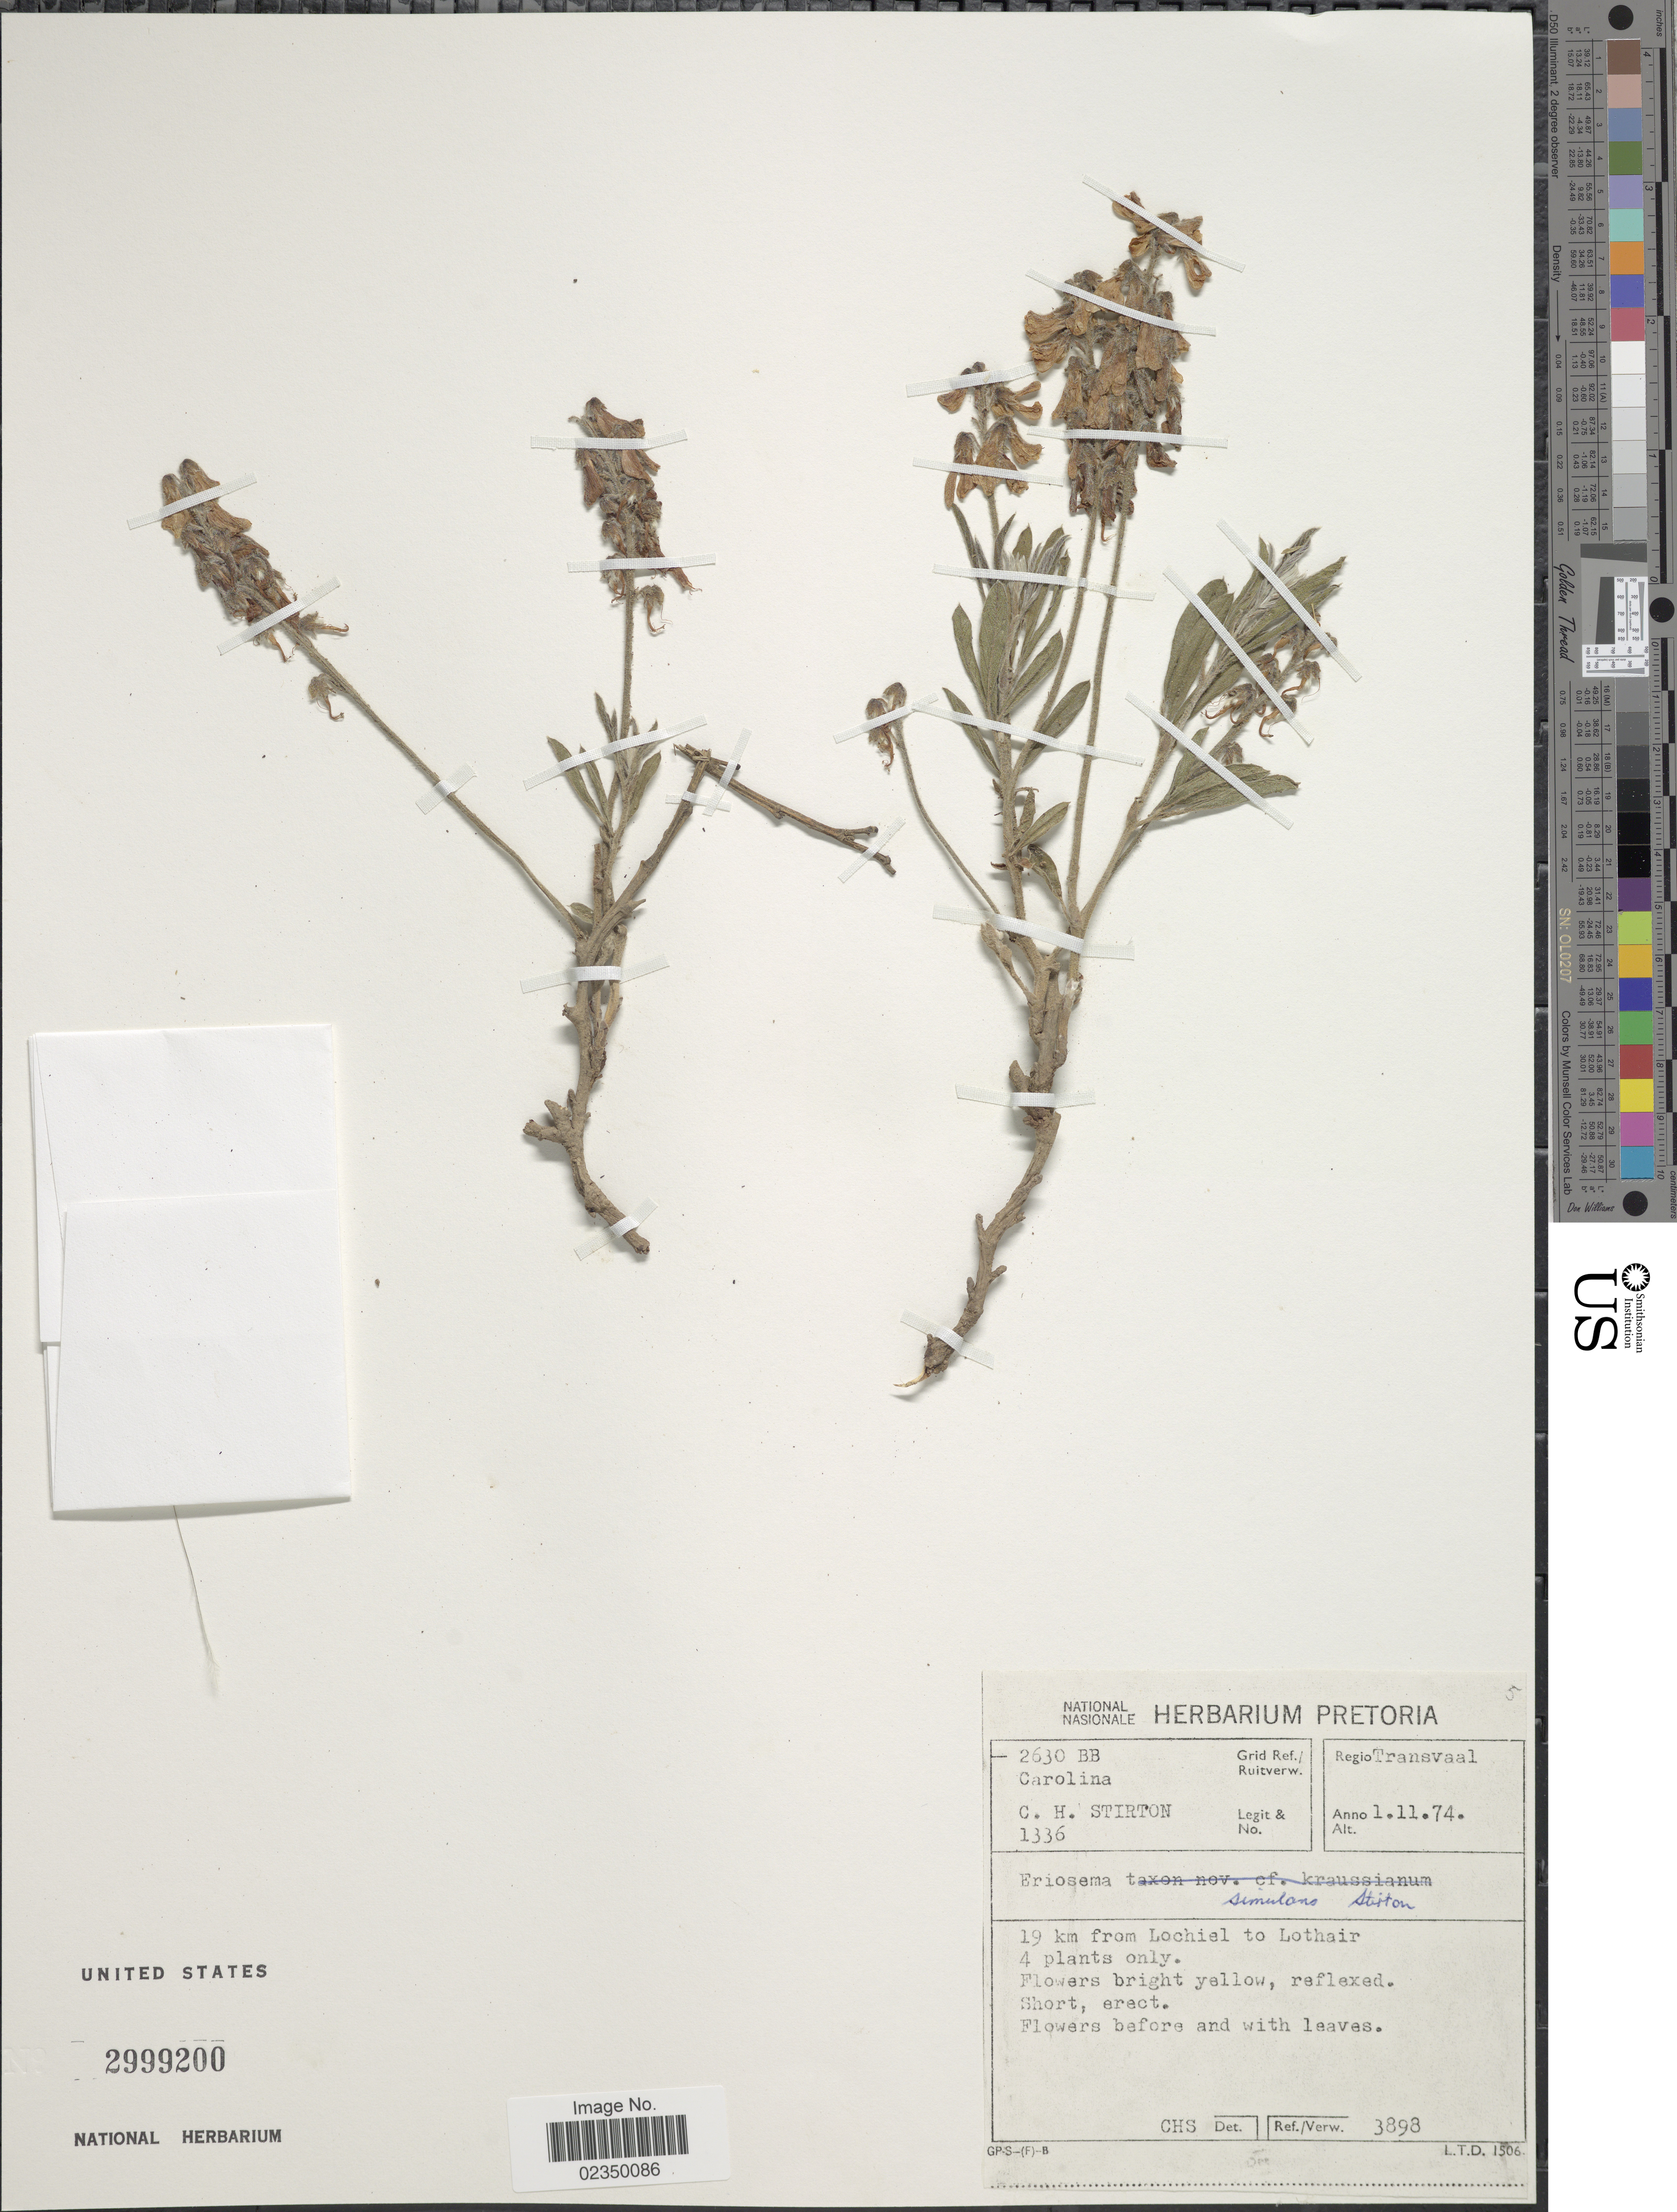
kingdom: Plantae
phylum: Tracheophyta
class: Magnoliopsida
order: Fabales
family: Fabaceae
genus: Eriosema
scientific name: Eriosema simulans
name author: C.H. Stirt.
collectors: C. H. Stirton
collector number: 1336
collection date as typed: Transcribed d/m/y: 1/11/74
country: South Africa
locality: Regio Transvaal. 19 km from Lochiel to Lothair.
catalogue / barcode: US 2999200